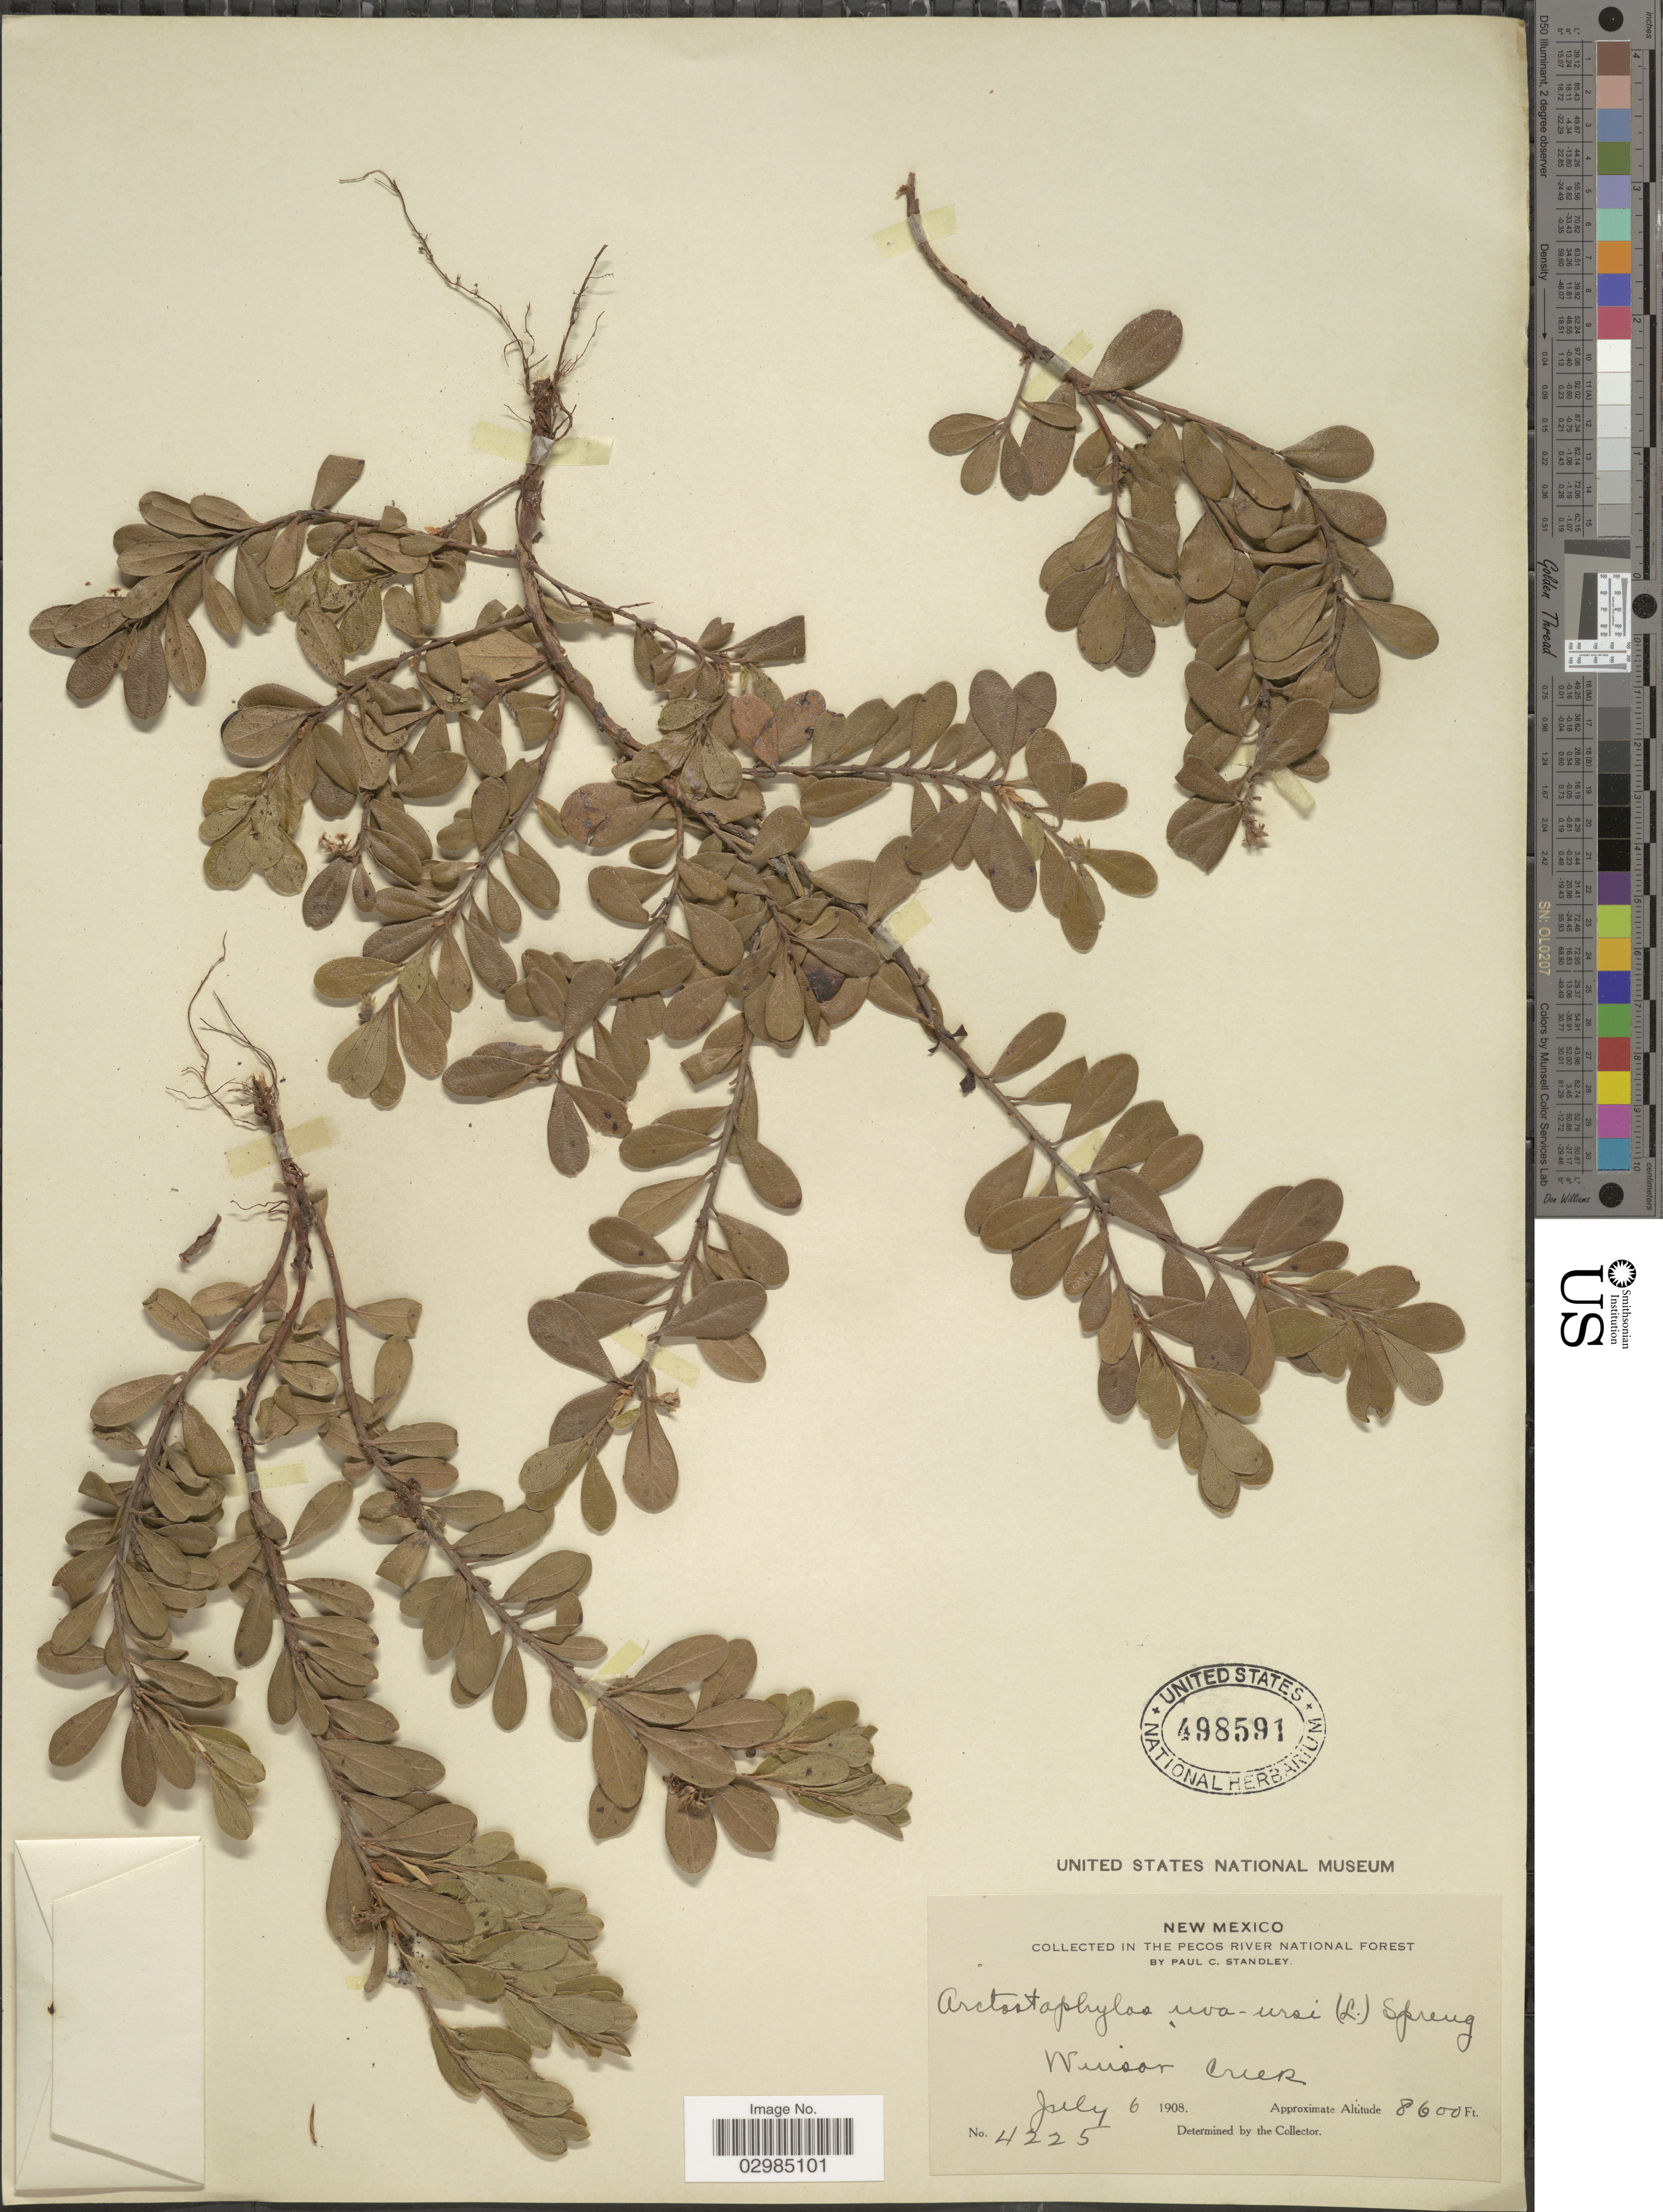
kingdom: Plantae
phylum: Tracheophyta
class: Magnoliopsida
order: Ericales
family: Ericaceae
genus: Arctostaphylos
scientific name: Arctostaphylos uva-ursi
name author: (L.) Spreng.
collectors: P. C. Standley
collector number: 4225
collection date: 1908-07-06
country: United States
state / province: New Mexico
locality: Pecos River National Forest. Winsor Creek.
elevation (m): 2621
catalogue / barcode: US 498591